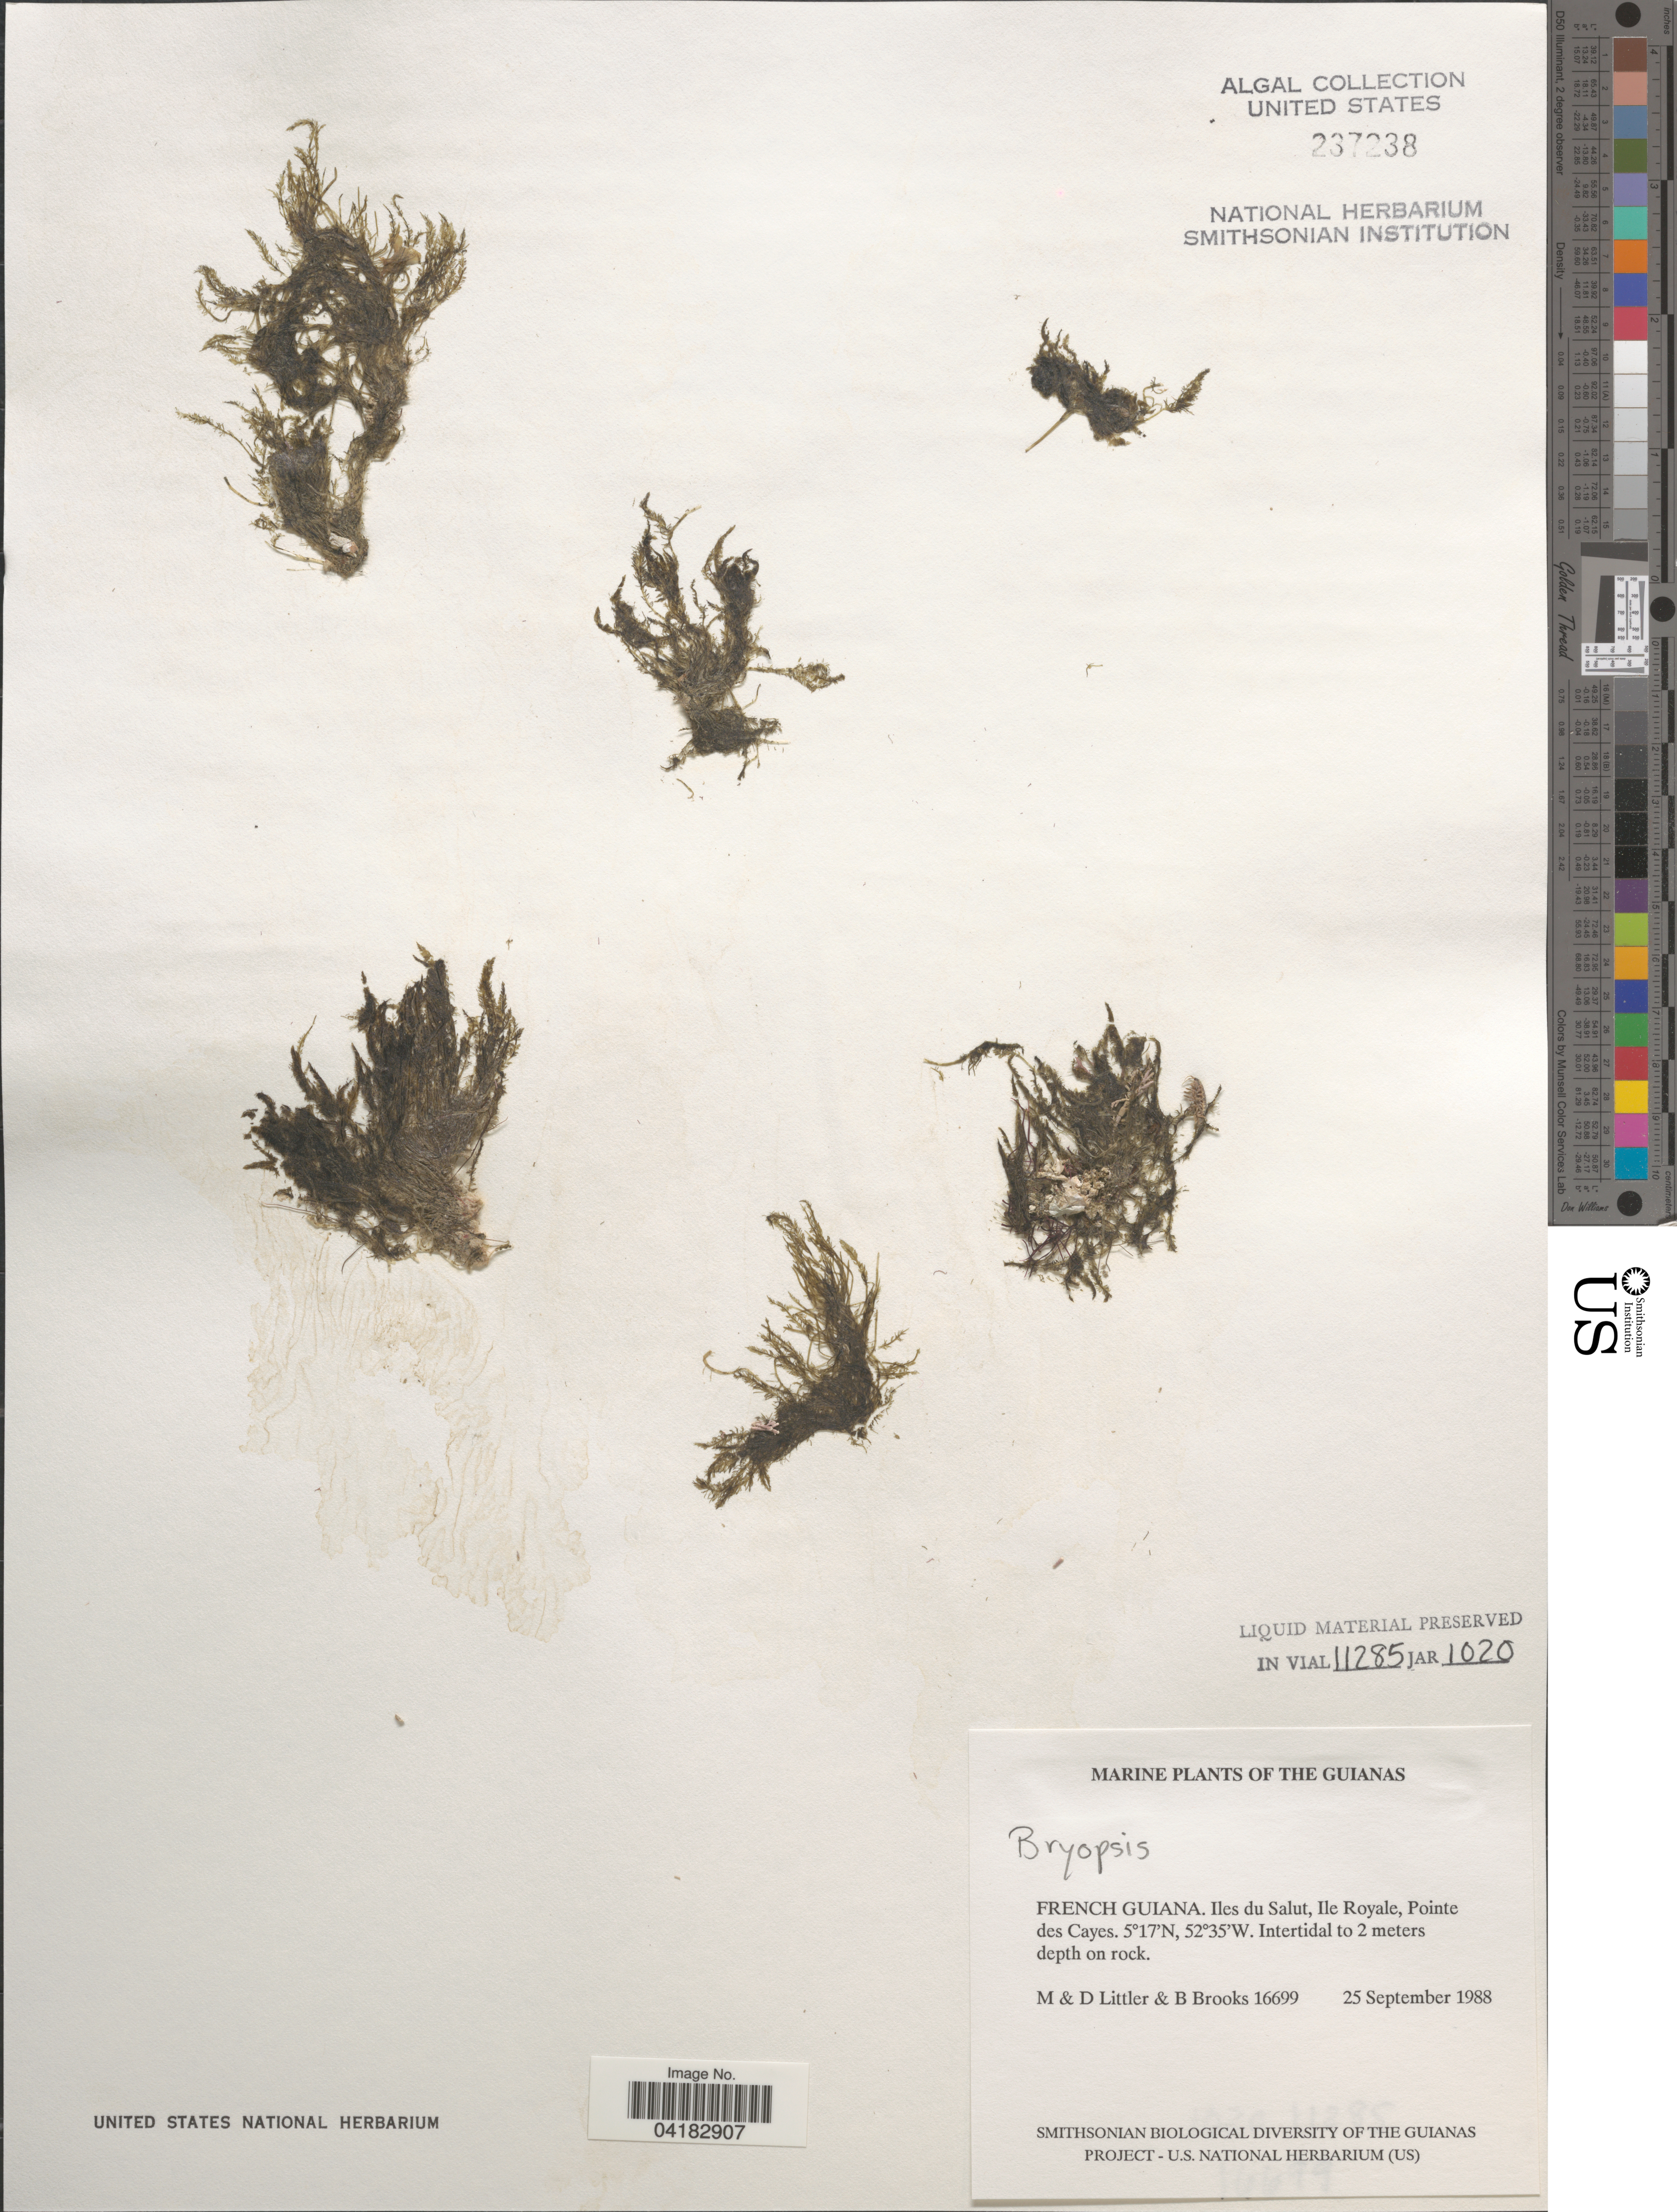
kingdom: Plantae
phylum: Chlorophyta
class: Ulvophyceae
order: Bryopsidales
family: Bryopsidaceae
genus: Bryopsis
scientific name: Bryopsis sp.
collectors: M. Littler, D. S. Littler & B. Brooks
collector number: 16699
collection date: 1988-09-25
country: French Guiana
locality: Guianas. Iles du Salut, Ile Royale, Pointe des Cayes.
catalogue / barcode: US 237238